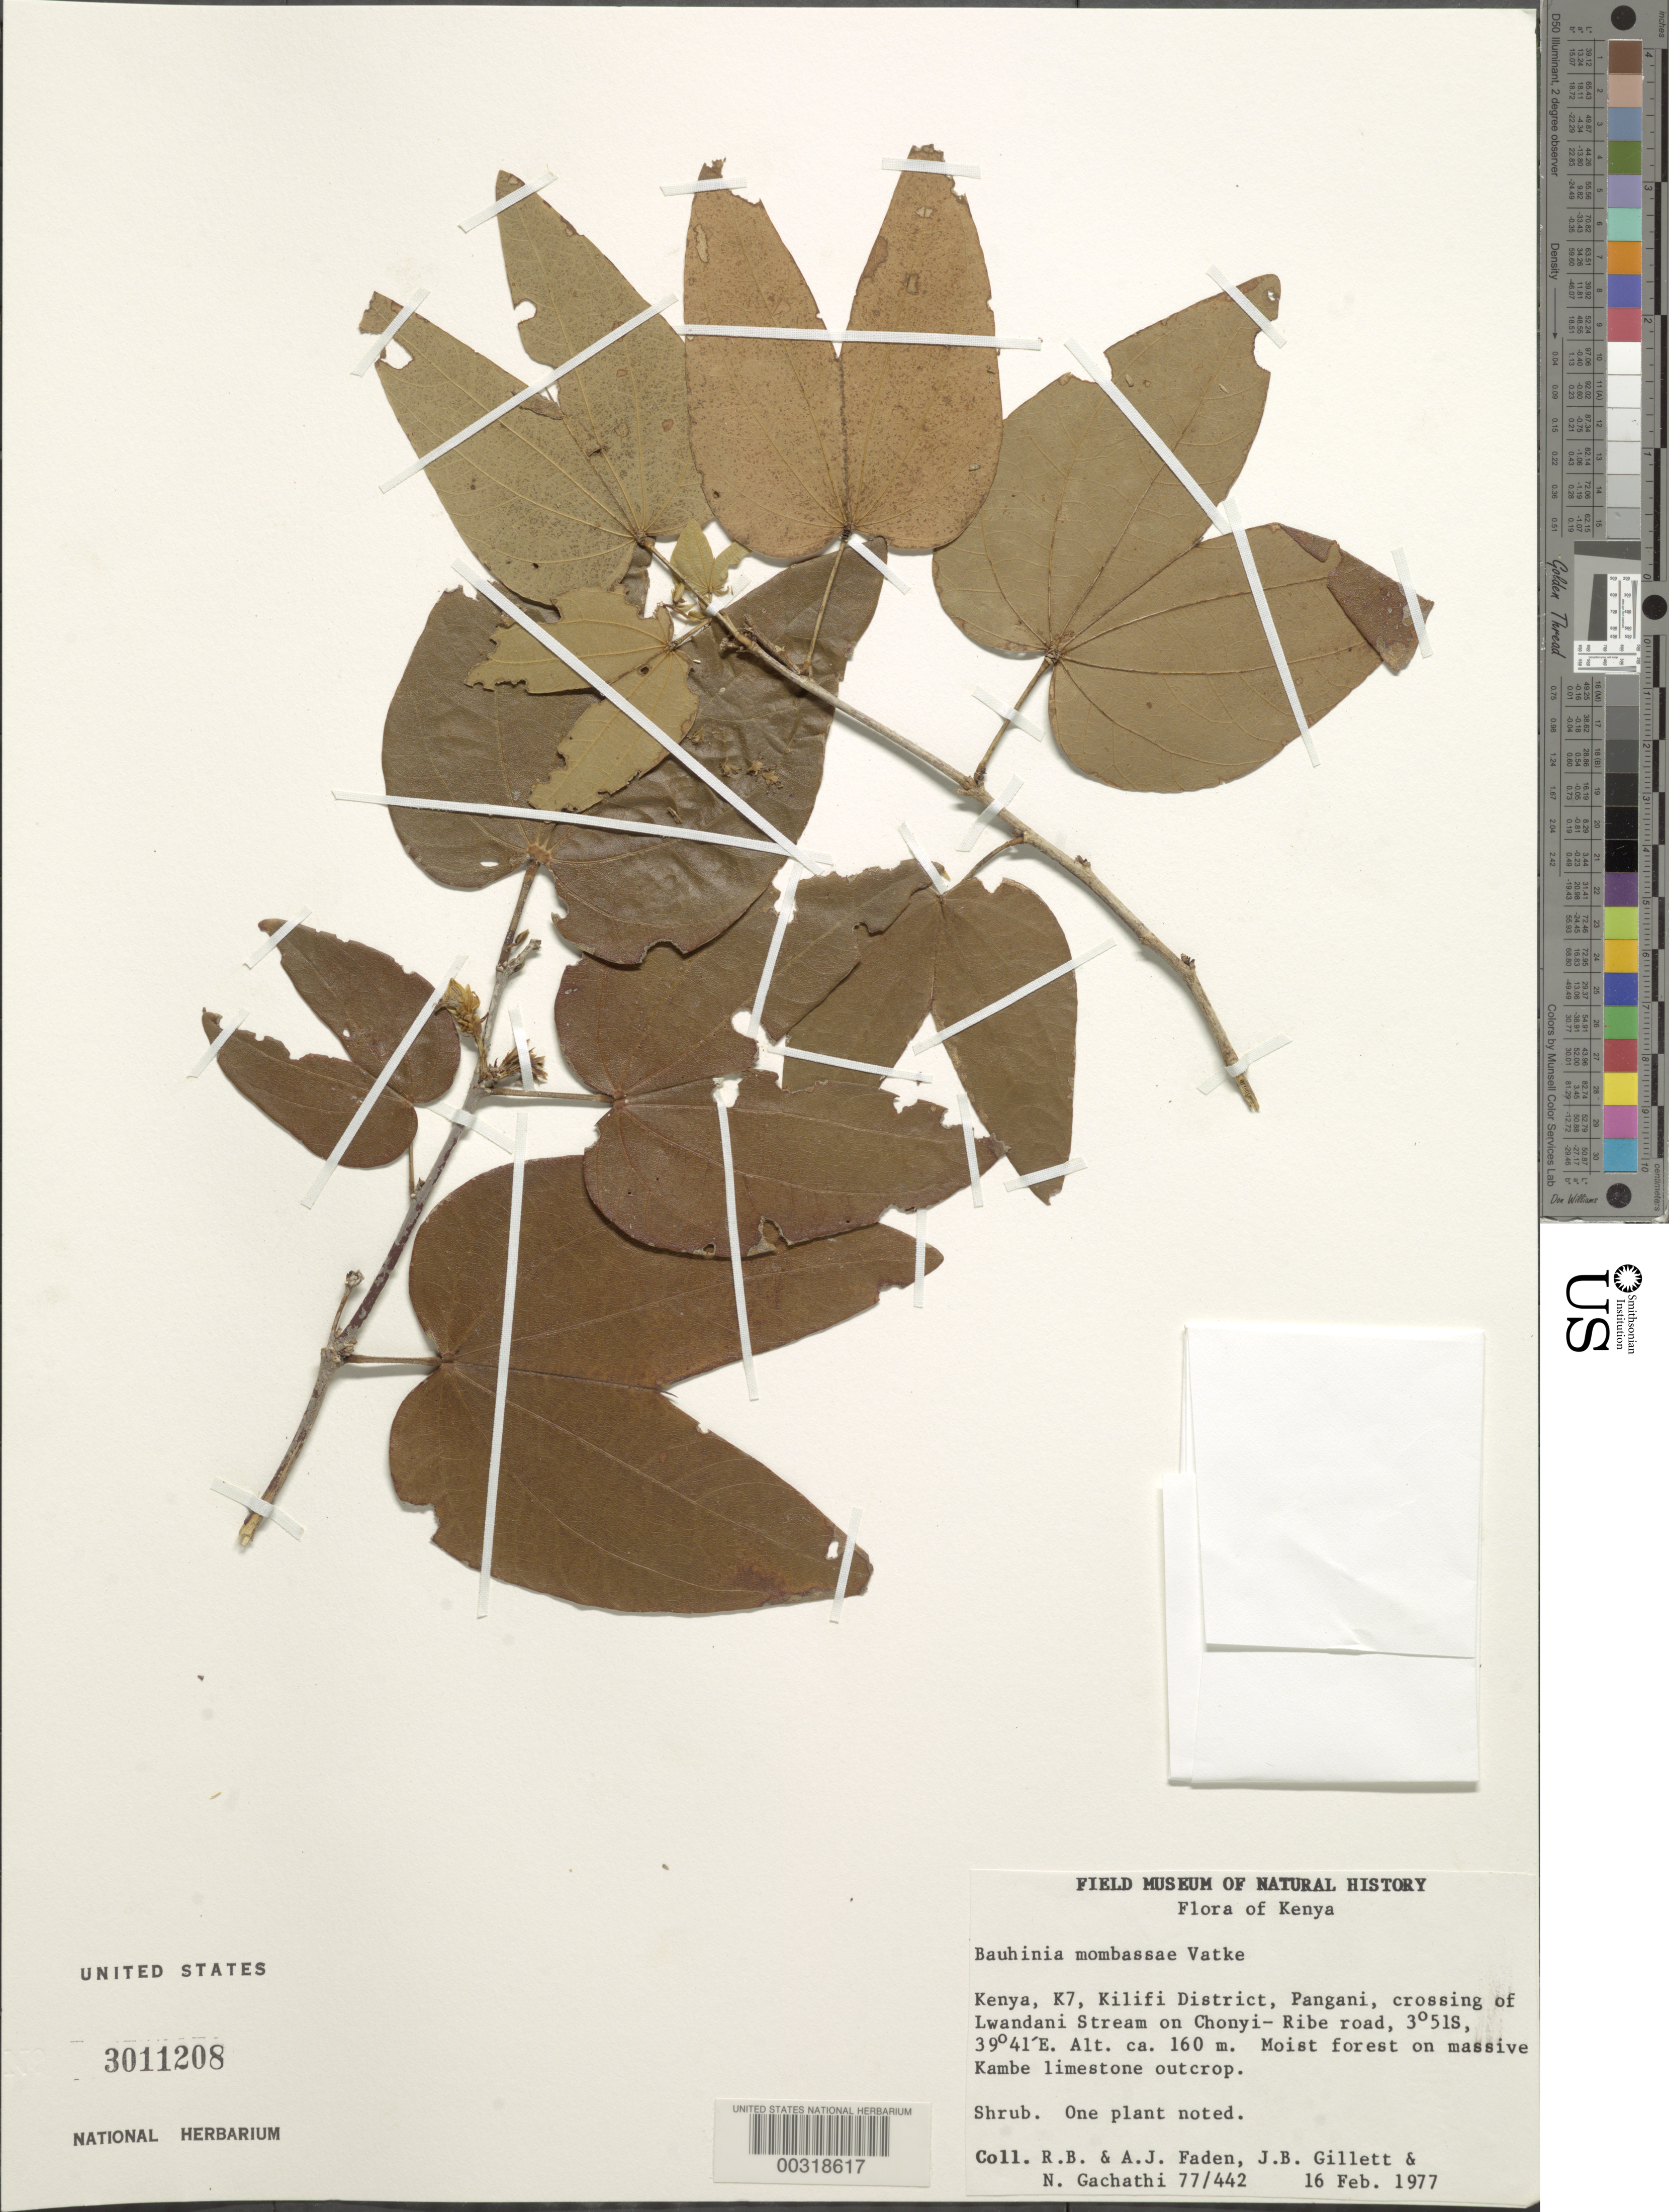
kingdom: Plantae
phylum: Tracheophyta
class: Magnoliopsida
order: Fabales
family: Fabaceae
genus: Bauhinia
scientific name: Bauhinia mombassae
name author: Vatke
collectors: R. B. Faden, A. J. Faden, J. B. Gillett & N. Gachathi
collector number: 77/442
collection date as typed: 16 Feb 1977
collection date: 1977-02-16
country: Kenya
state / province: Kilifi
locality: Pangani, crossing of lwandani stream on chonyi-ribe road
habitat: Moist forest on massive kambe limestone outcrop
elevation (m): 160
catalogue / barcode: US 3011208